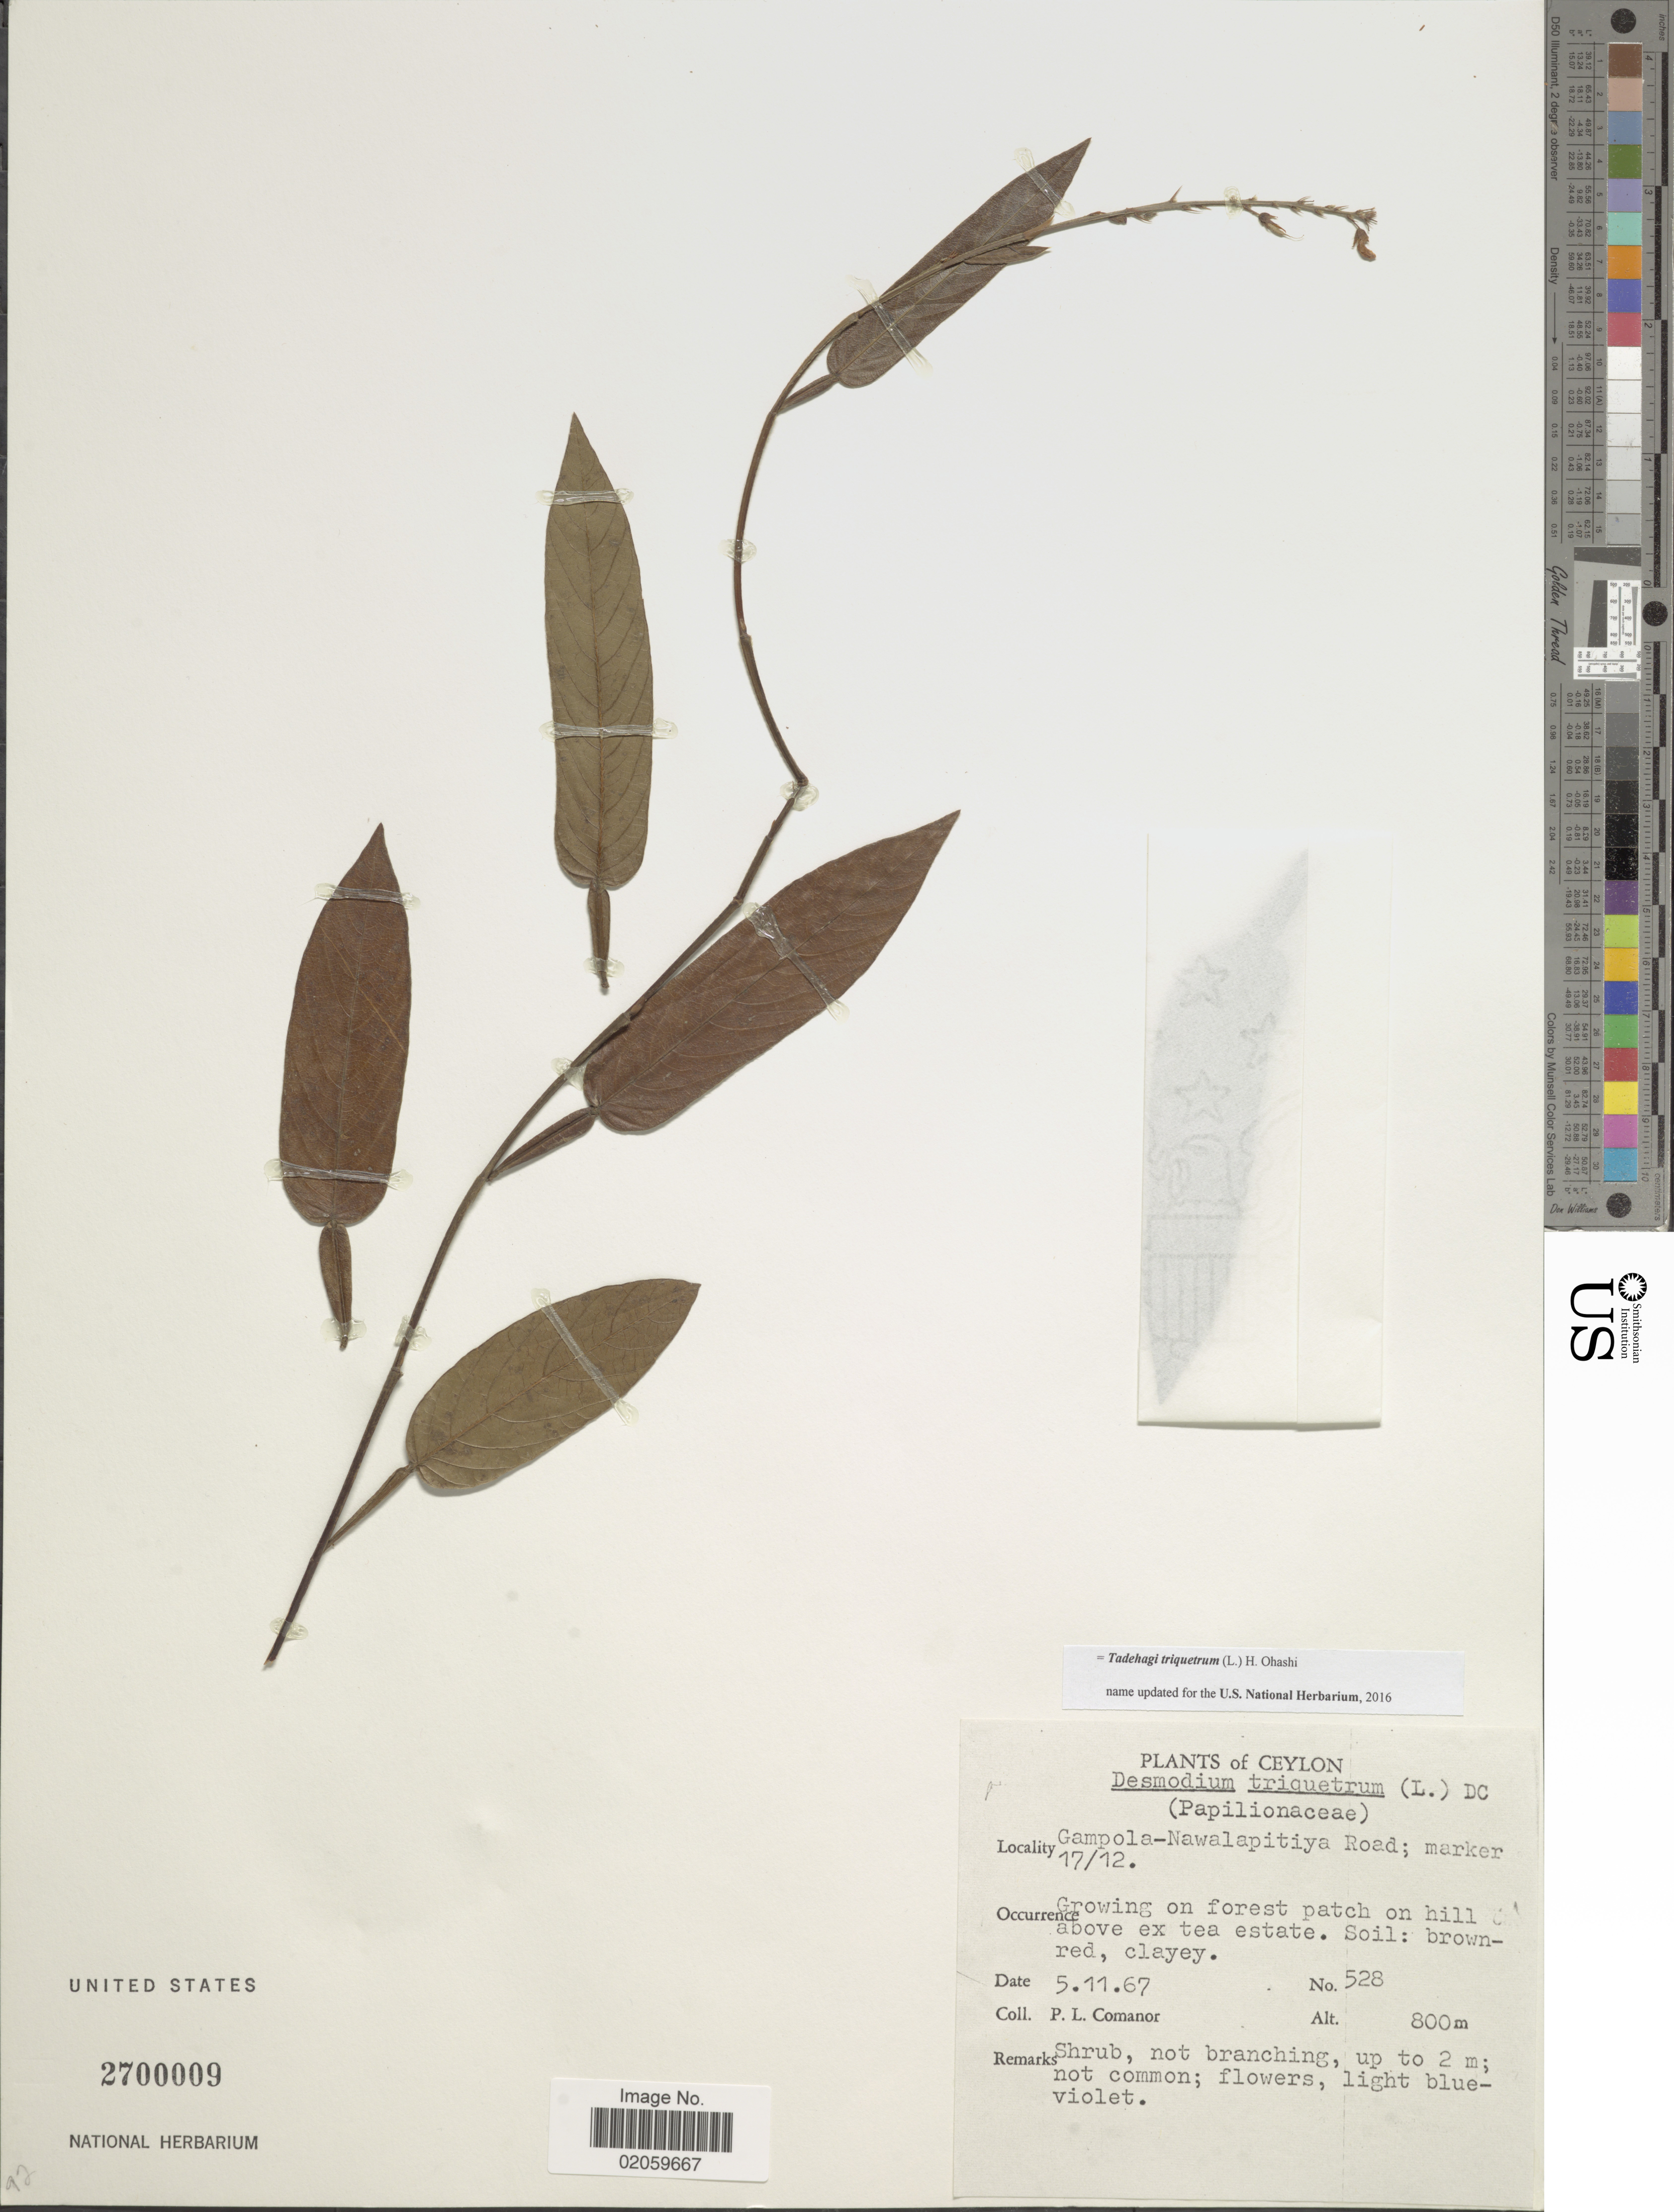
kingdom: Plantae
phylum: Tracheophyta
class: Magnoliopsida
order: Fabales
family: Fabaceae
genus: Tadehagi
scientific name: Tadehagi triquetrum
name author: (L.) H. Ohashi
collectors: P. Comanor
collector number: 528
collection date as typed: Transcribed d/m/y: 5/11/67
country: Sri Lanka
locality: Ceylon, Gampola-Nawalapitiya Road marker 17/12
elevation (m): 800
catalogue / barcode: US 2700009